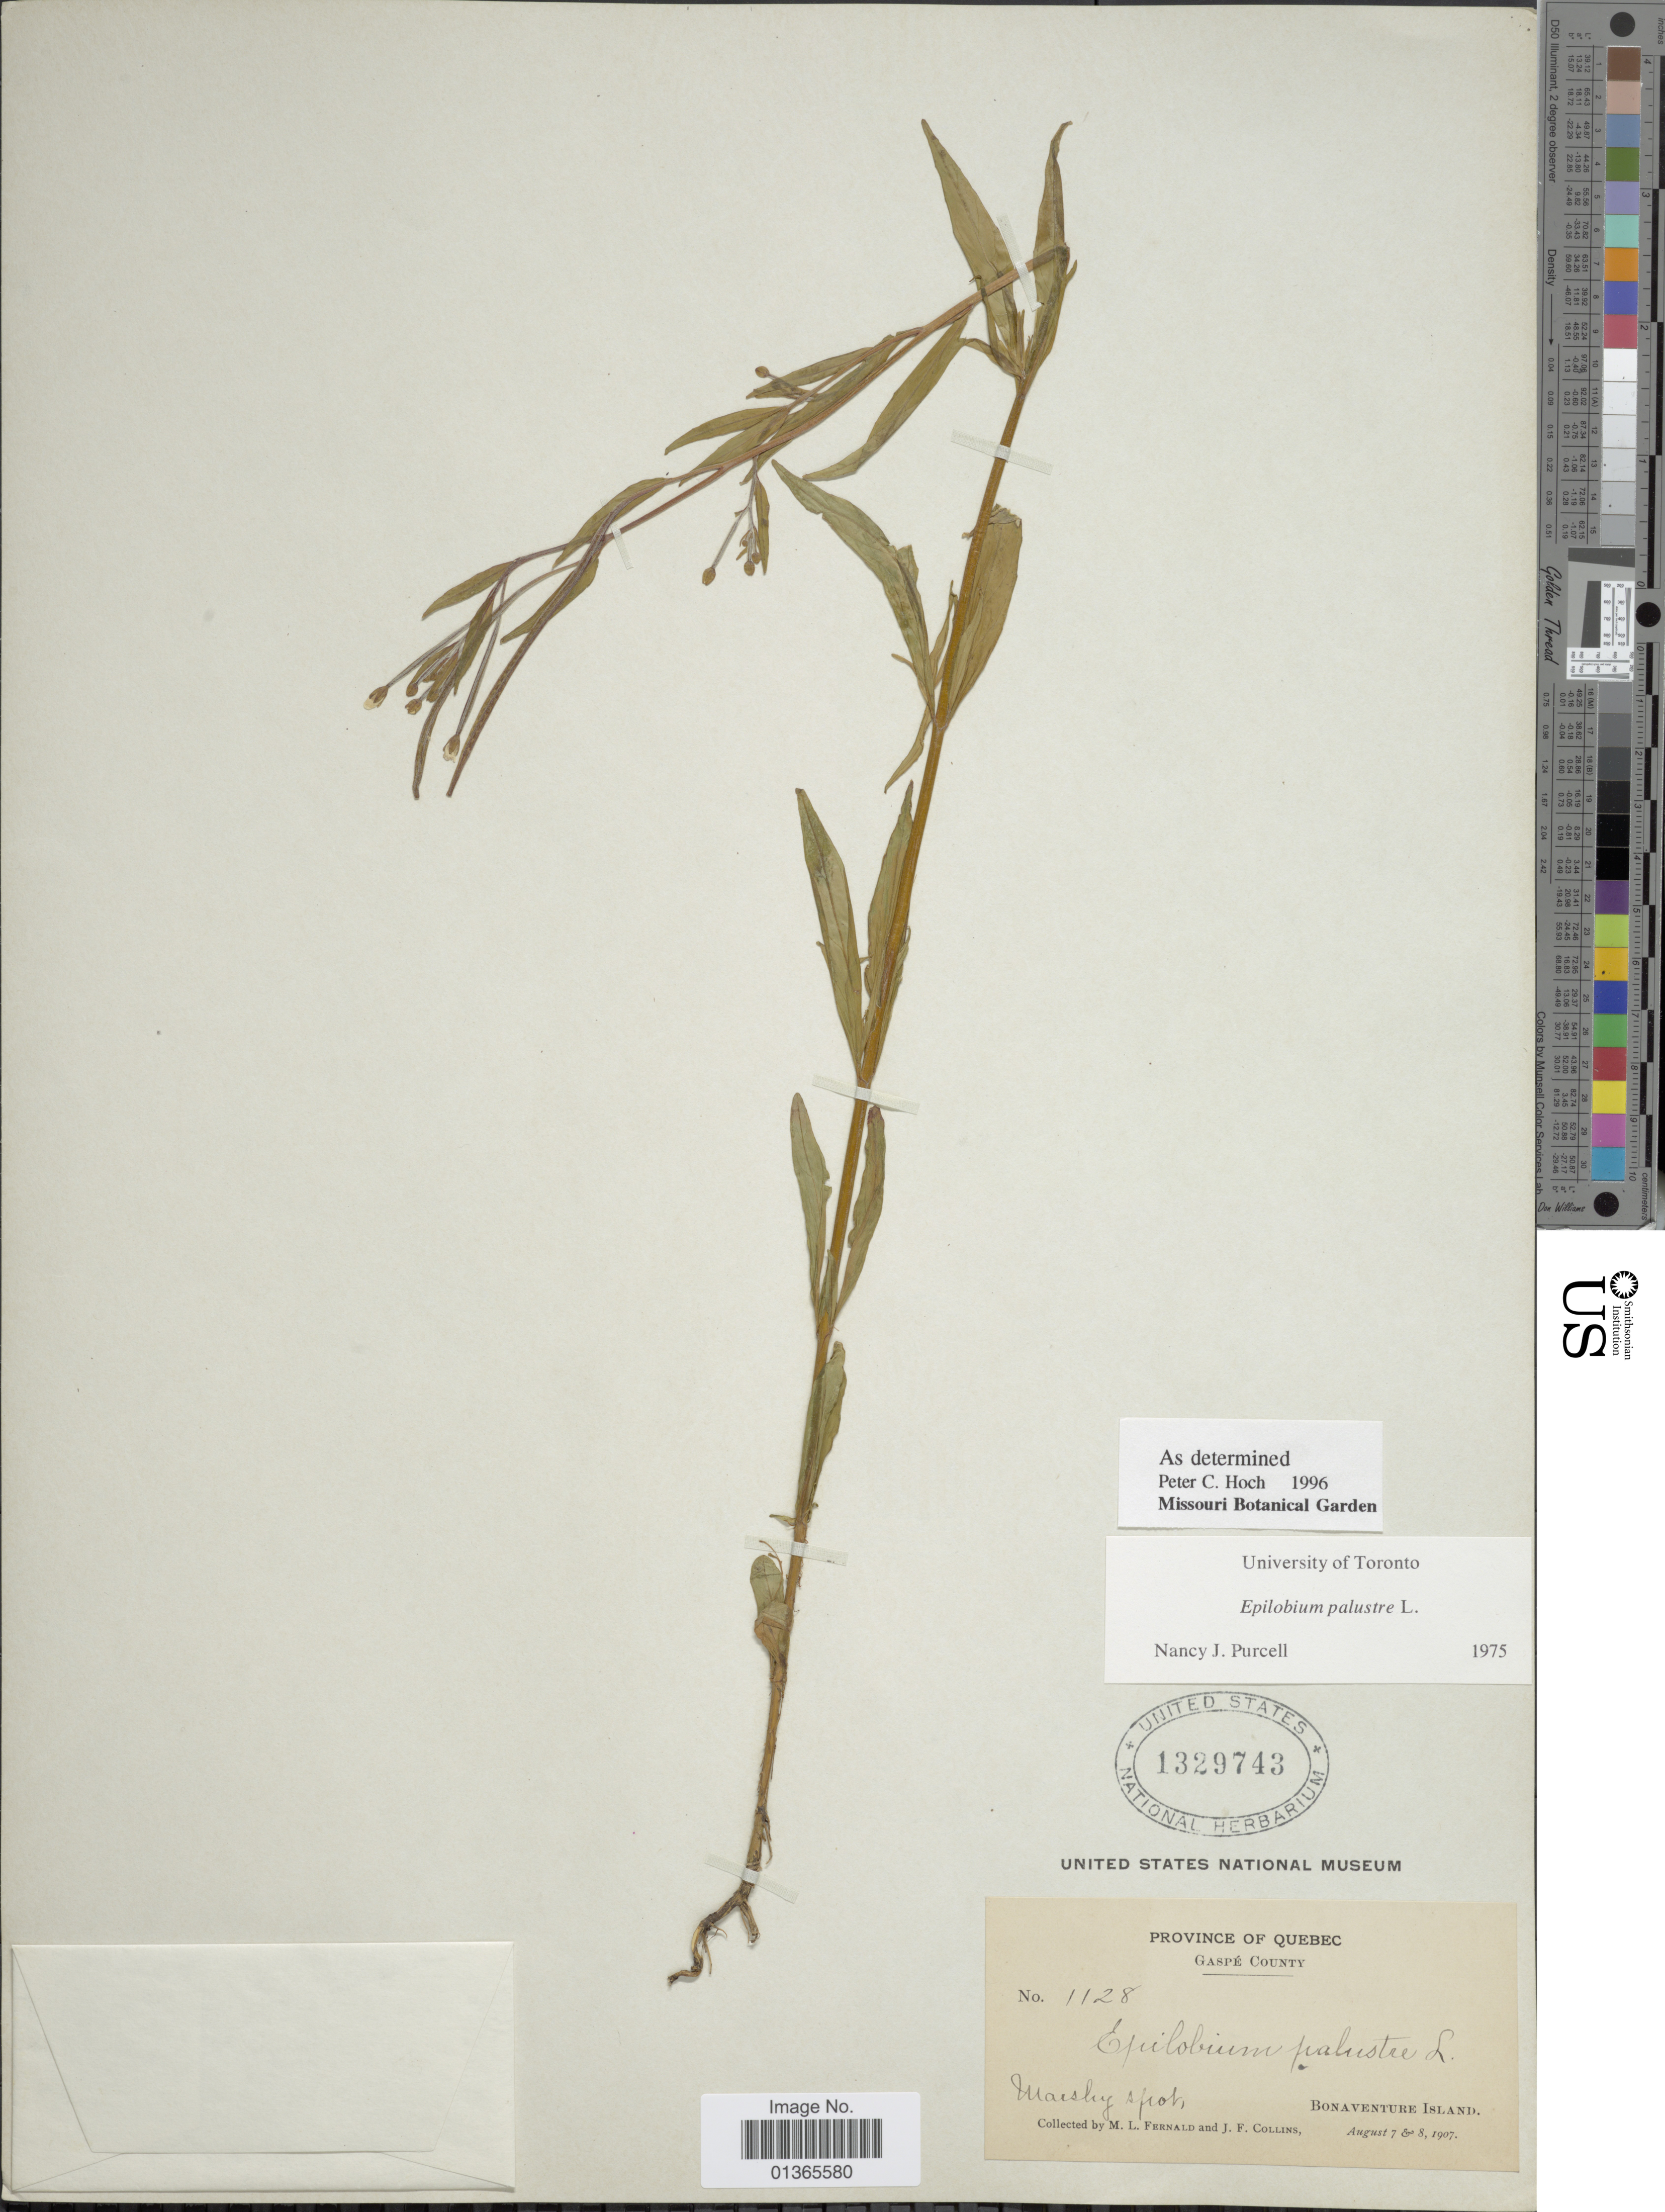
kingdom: Plantae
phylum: Tracheophyta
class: Magnoliopsida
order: Myrtales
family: Onagraceae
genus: Epilobium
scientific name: Epilobium palustre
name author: L.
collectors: M. L. Fernald & J. Collins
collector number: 1128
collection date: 1907-08-07/1907-08-08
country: Canada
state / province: Quebec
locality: Gaspé County. Bonaventure Island.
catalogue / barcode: US 1329743